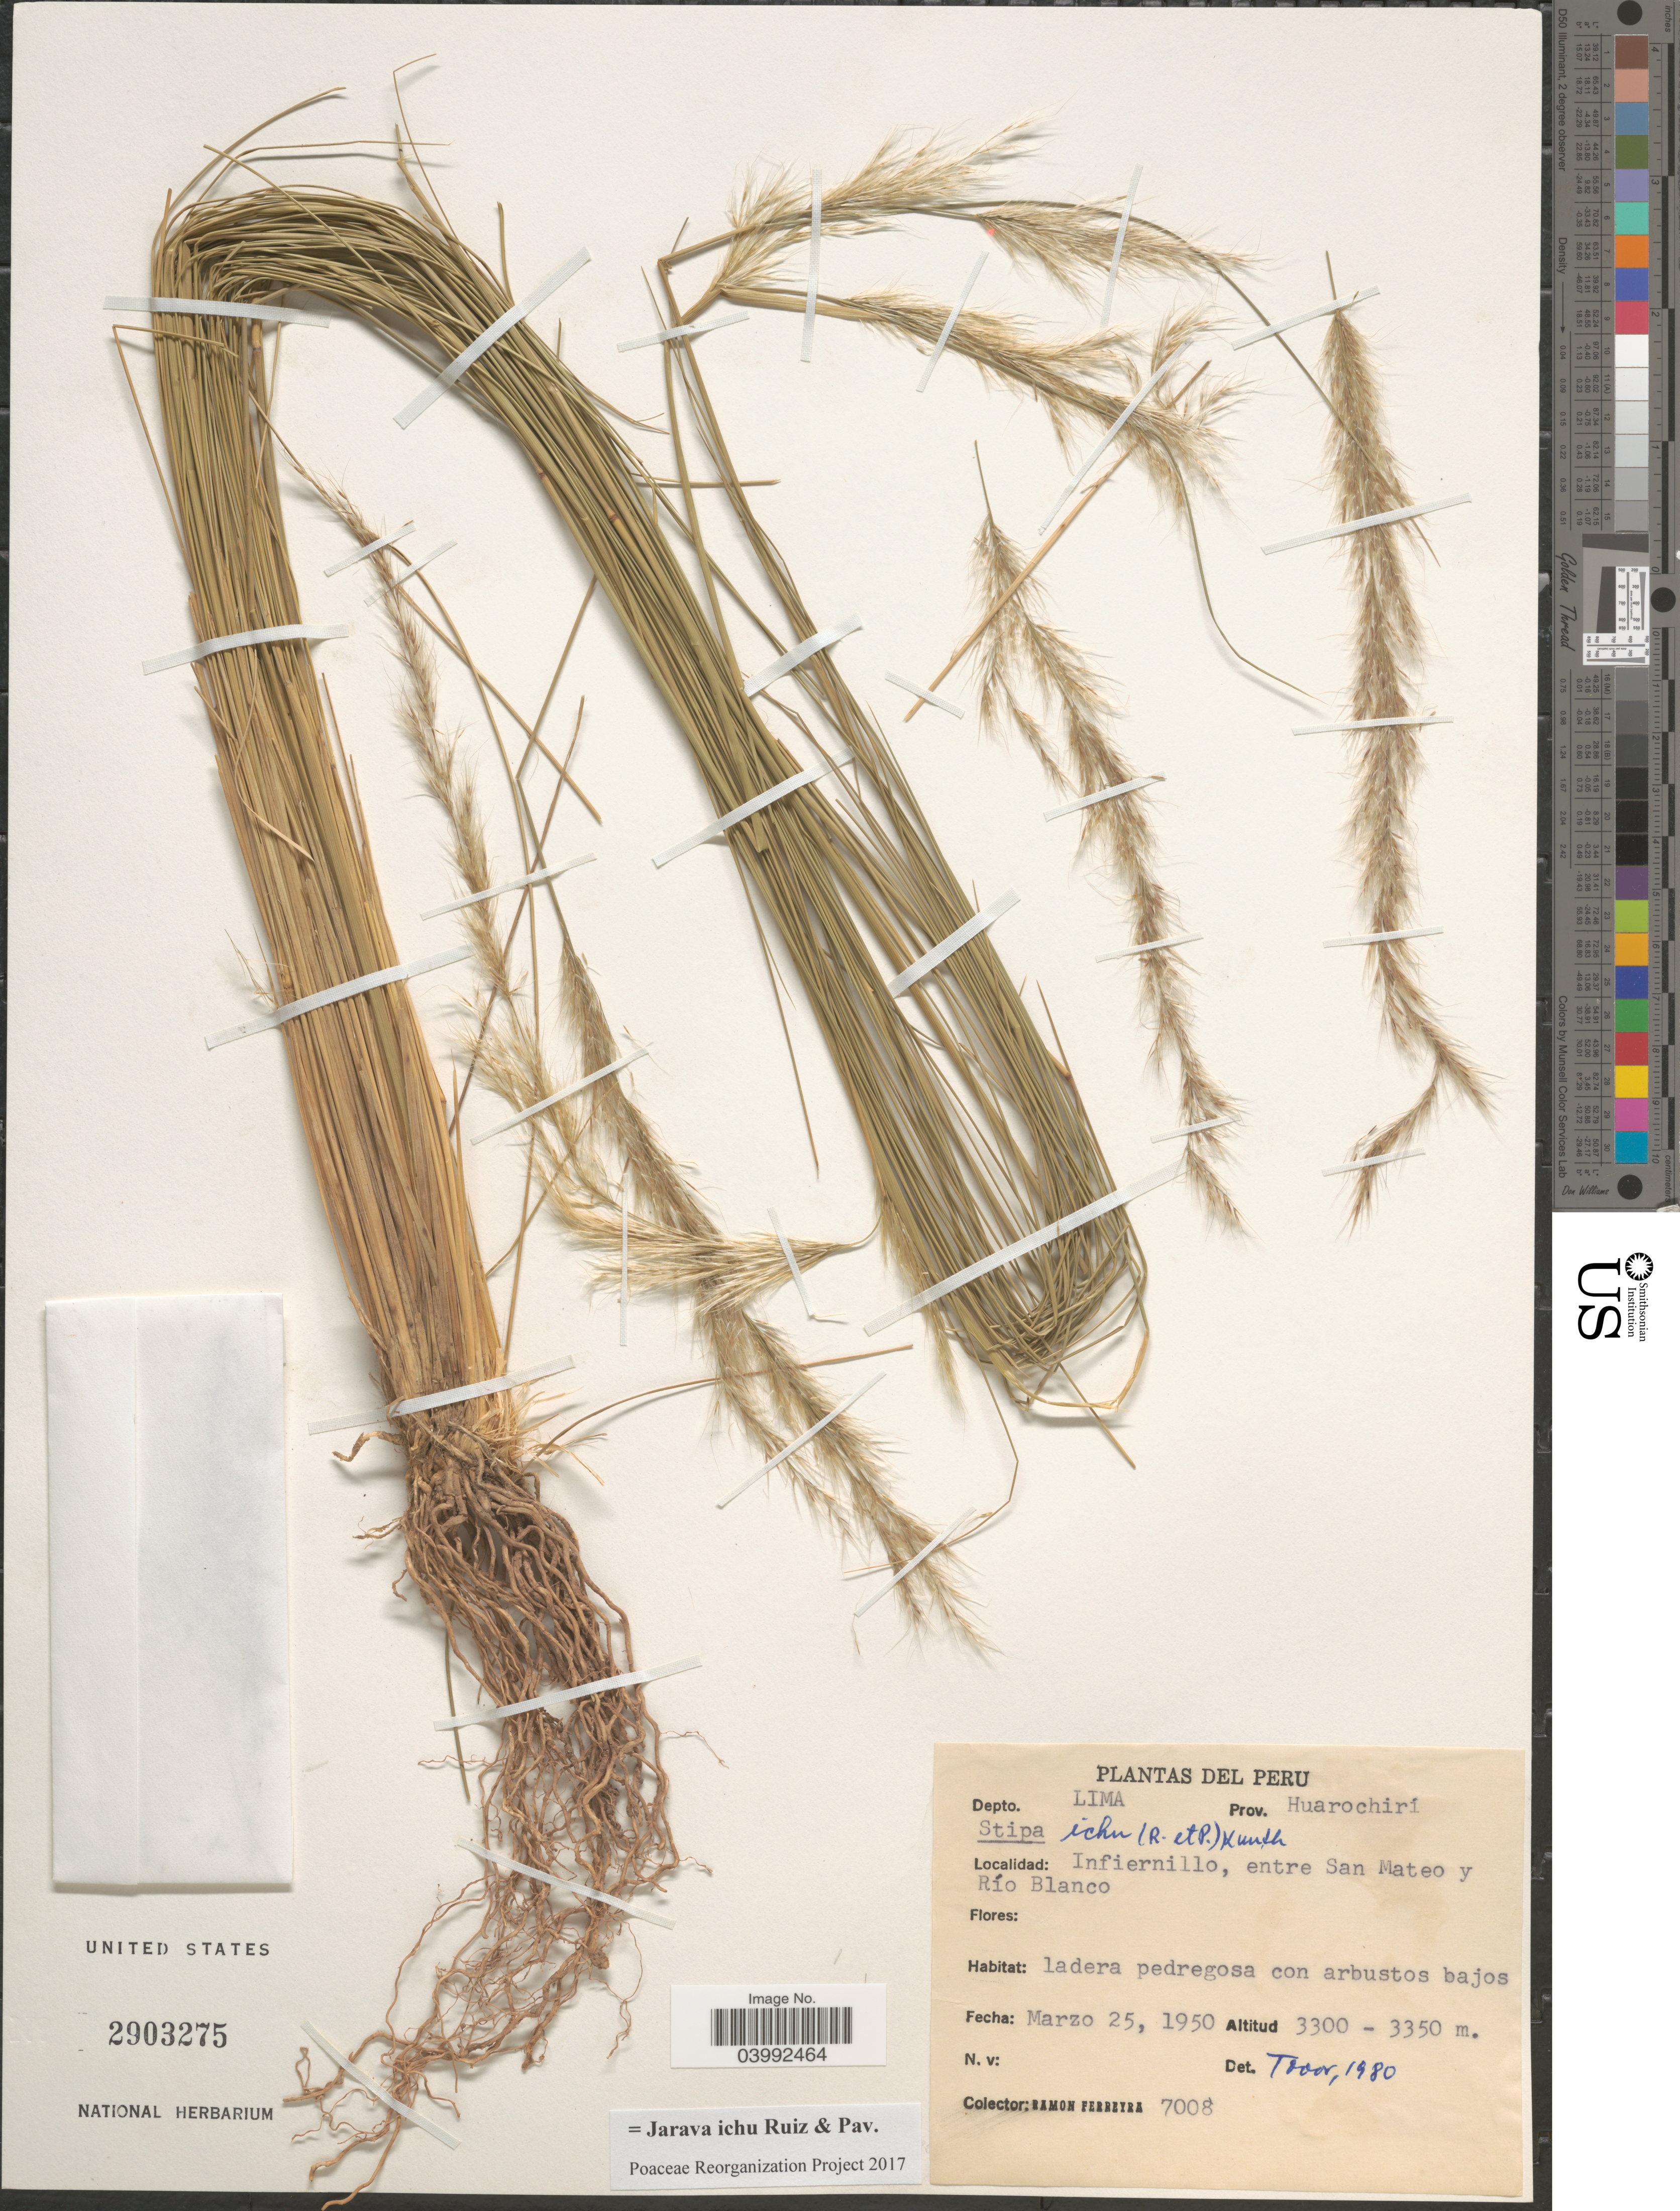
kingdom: Plantae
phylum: Tracheophyta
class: Liliopsida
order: Poales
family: Poaceae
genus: Jarava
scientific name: Jarava ichu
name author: Ruiz & Pav.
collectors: R. A. Ferreyra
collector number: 7008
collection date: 1950-03-25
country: Peru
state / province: Lima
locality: Depto. Lima. Prov. Huarochiri. Infiernillo, entre San Mateo y Río Blanco.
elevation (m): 3300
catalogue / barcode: US 2903275